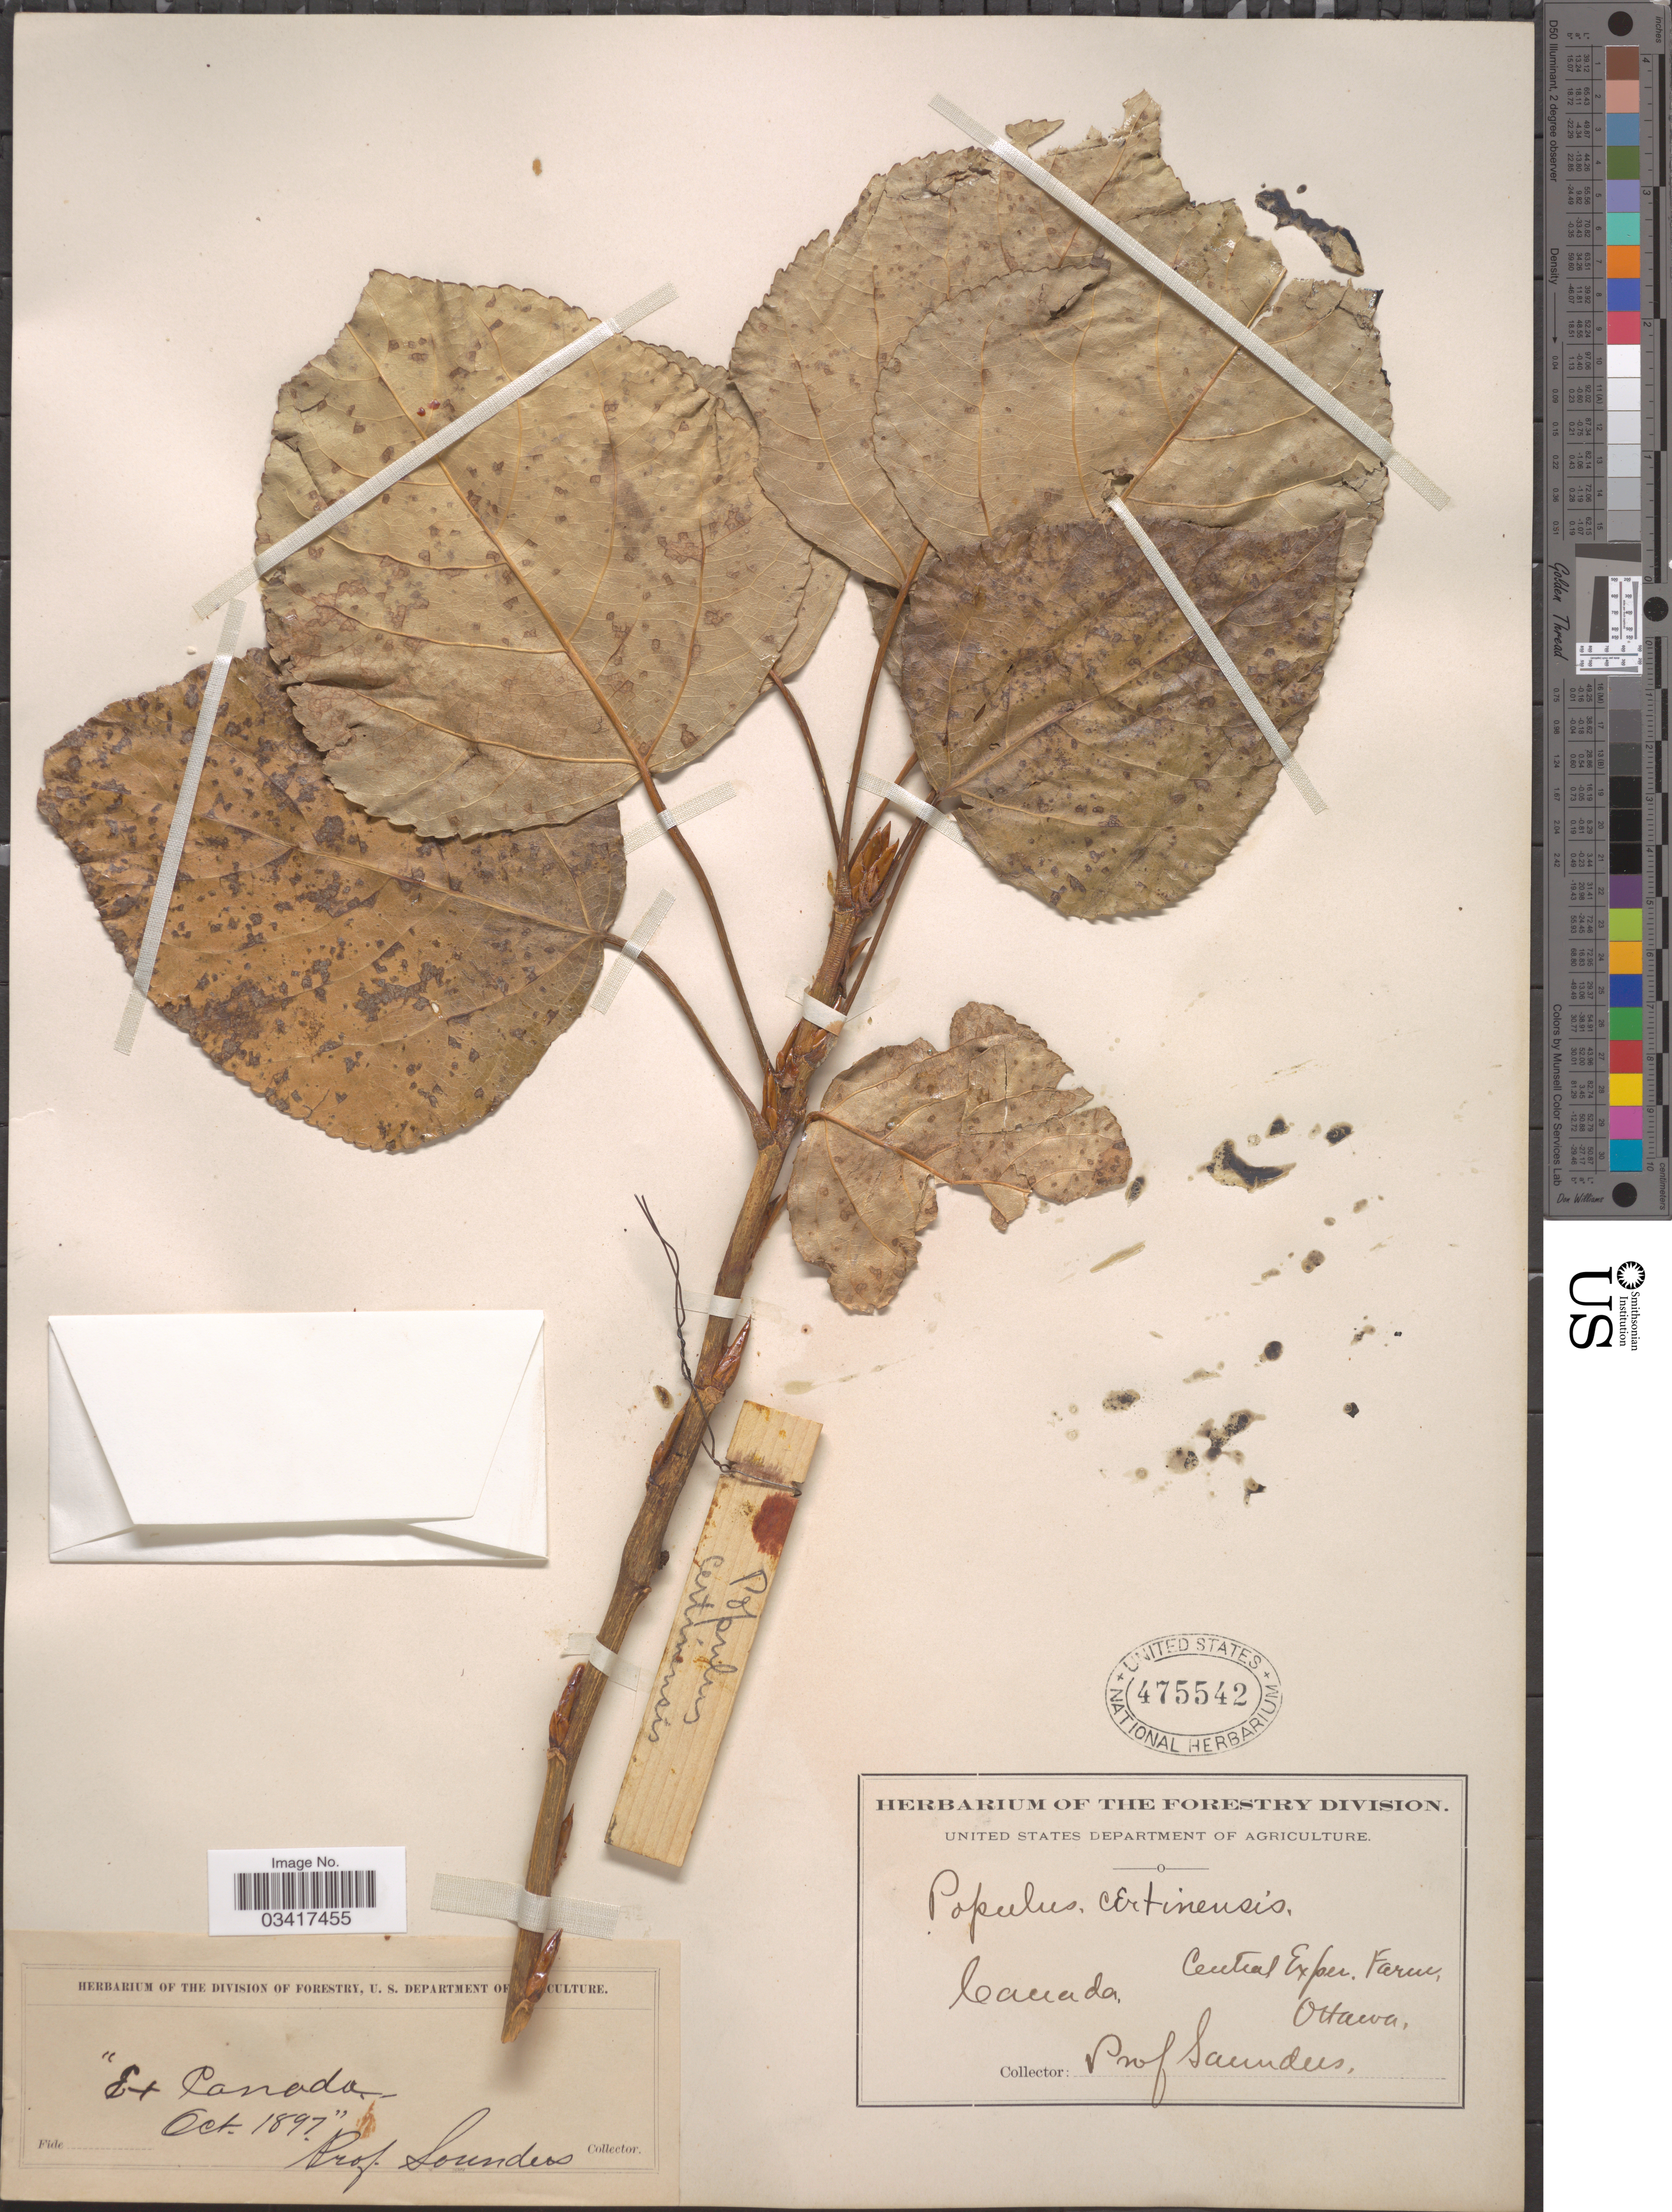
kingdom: Plantae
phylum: Tracheophyta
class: Magnoliopsida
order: Malpighiales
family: Salicaceae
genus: Populus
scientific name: Populus certinensis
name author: House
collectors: Prof. Saunders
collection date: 1897-10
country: Canada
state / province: Ontario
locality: Central Exper. Farm. Ottawa.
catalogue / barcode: US 475542